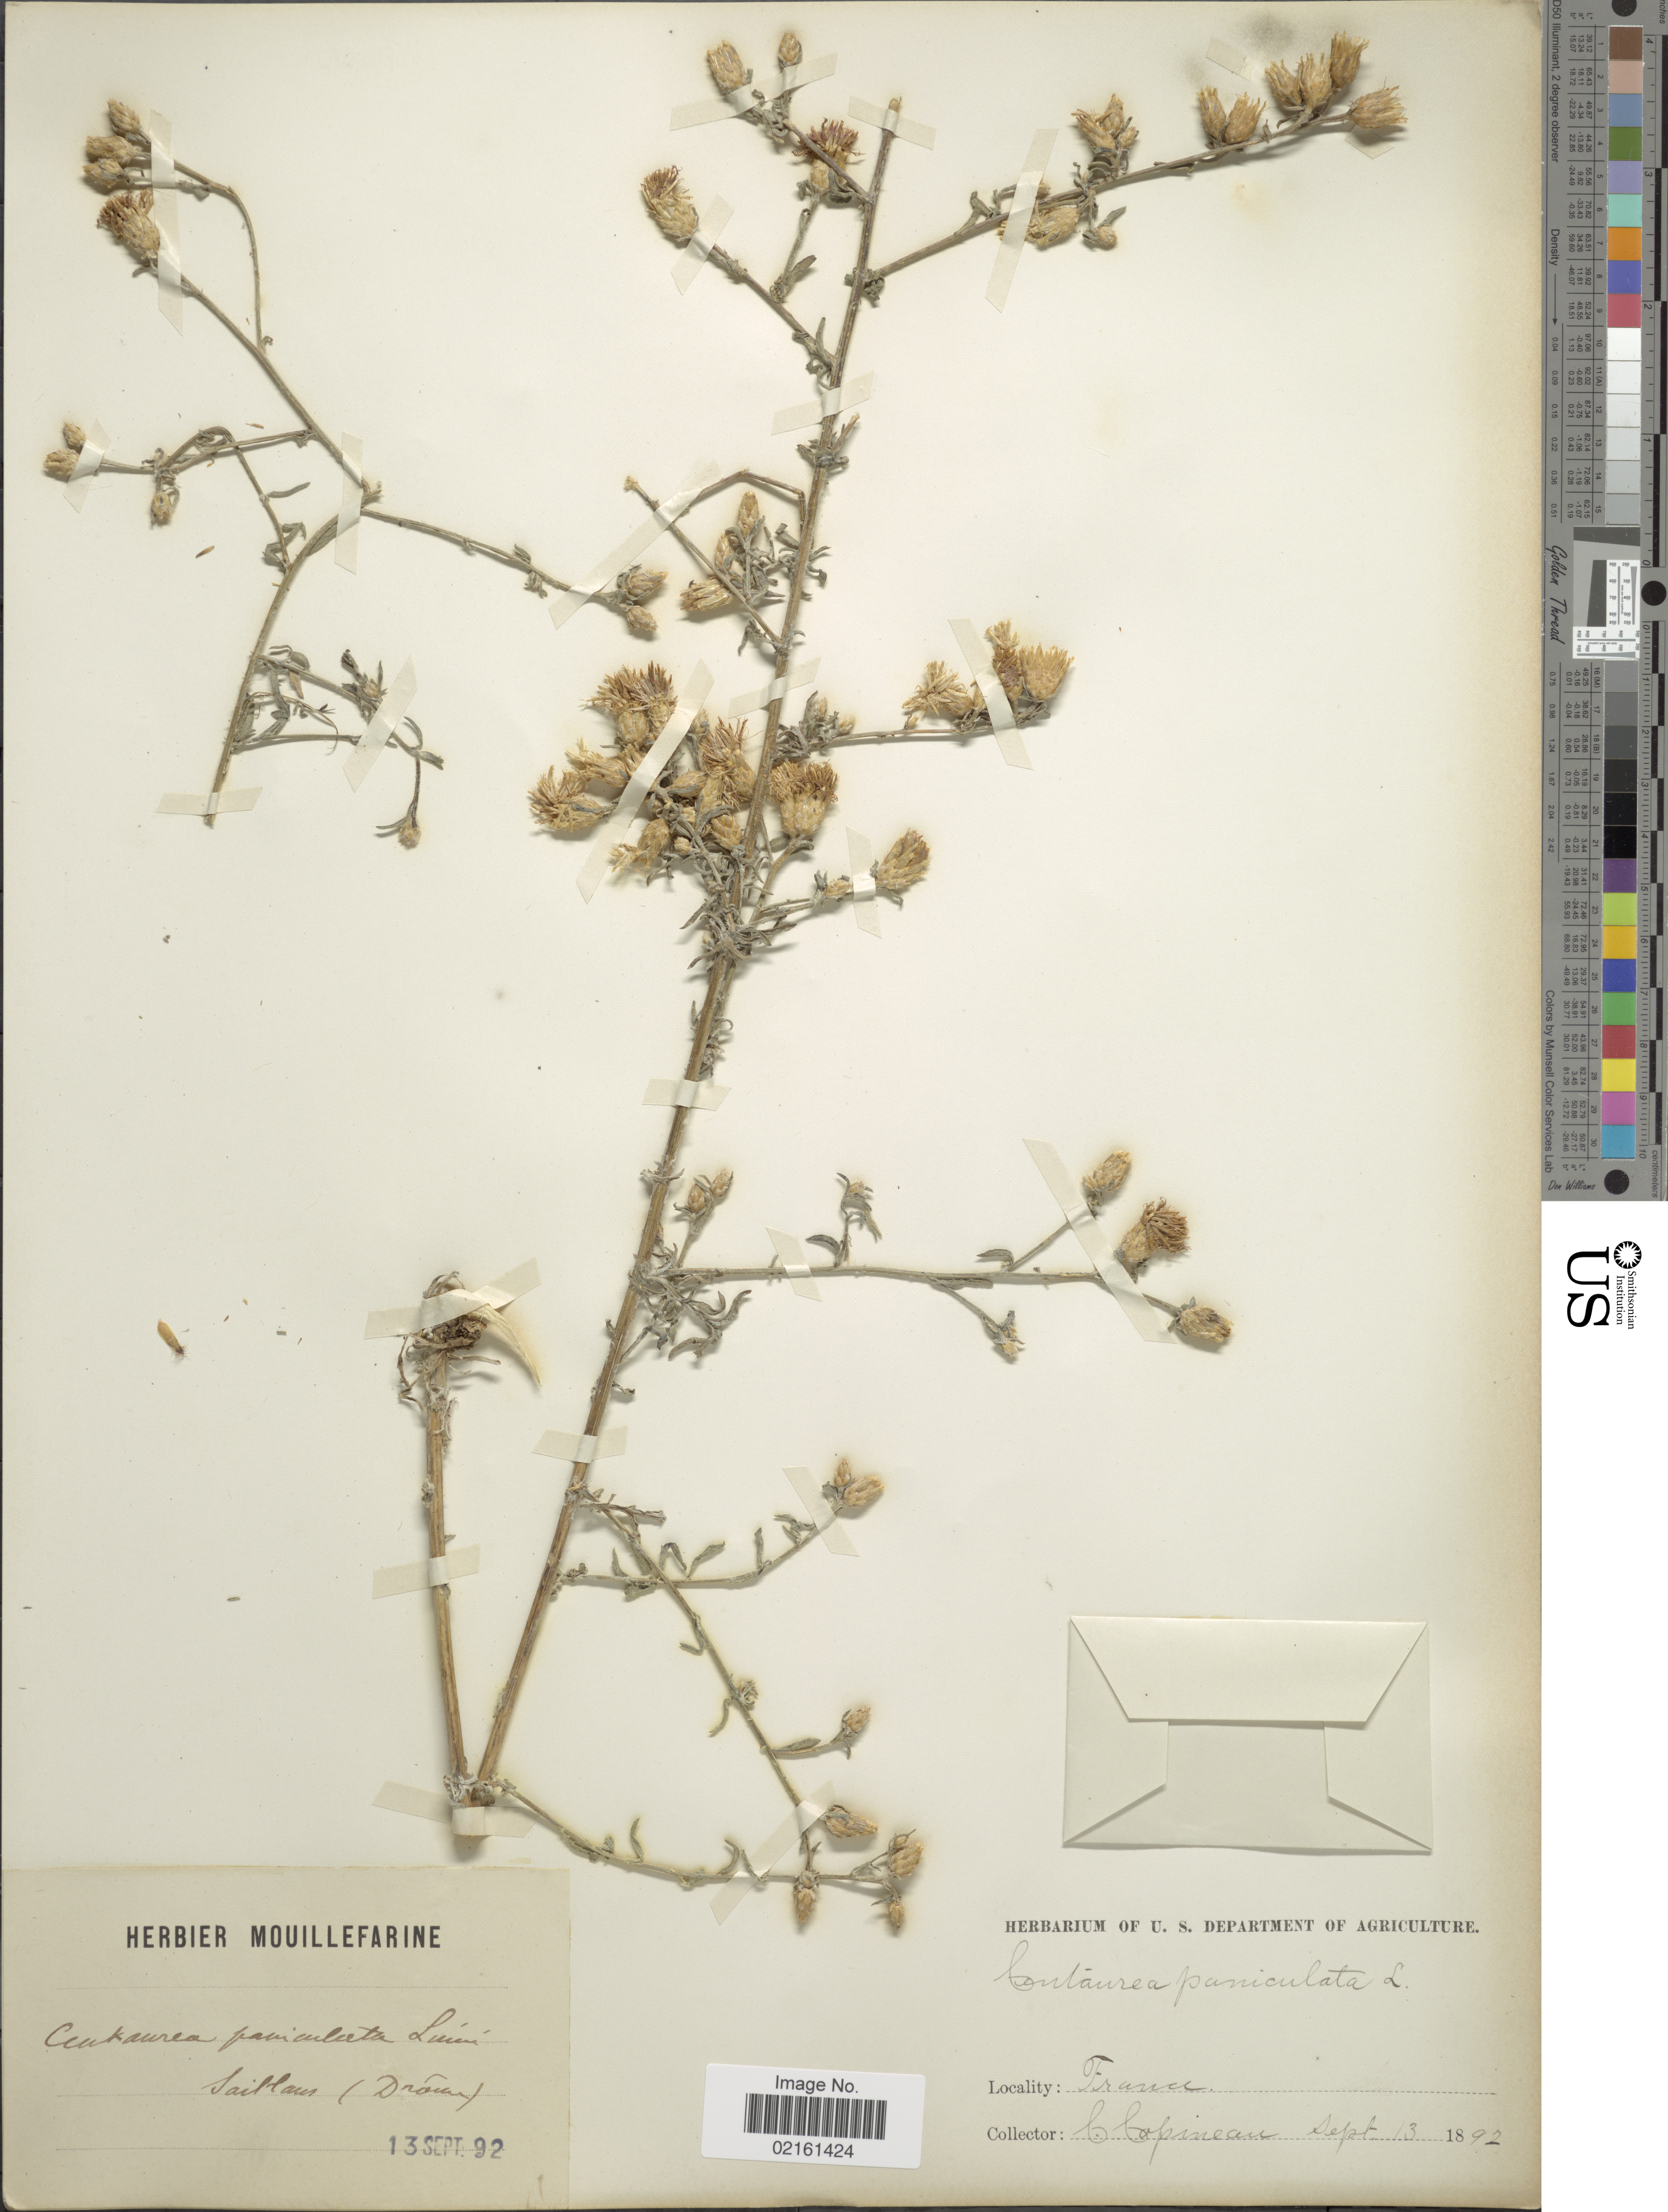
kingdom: Plantae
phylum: Tracheophyta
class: Magnoliopsida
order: Asterales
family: Asteraceae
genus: Centaurea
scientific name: Centaurea paniculata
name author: L.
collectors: C. Copineau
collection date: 1892-09-13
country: France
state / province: Auvergne-Rhône-Alpes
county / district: Drôme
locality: Saillans (Drôme)